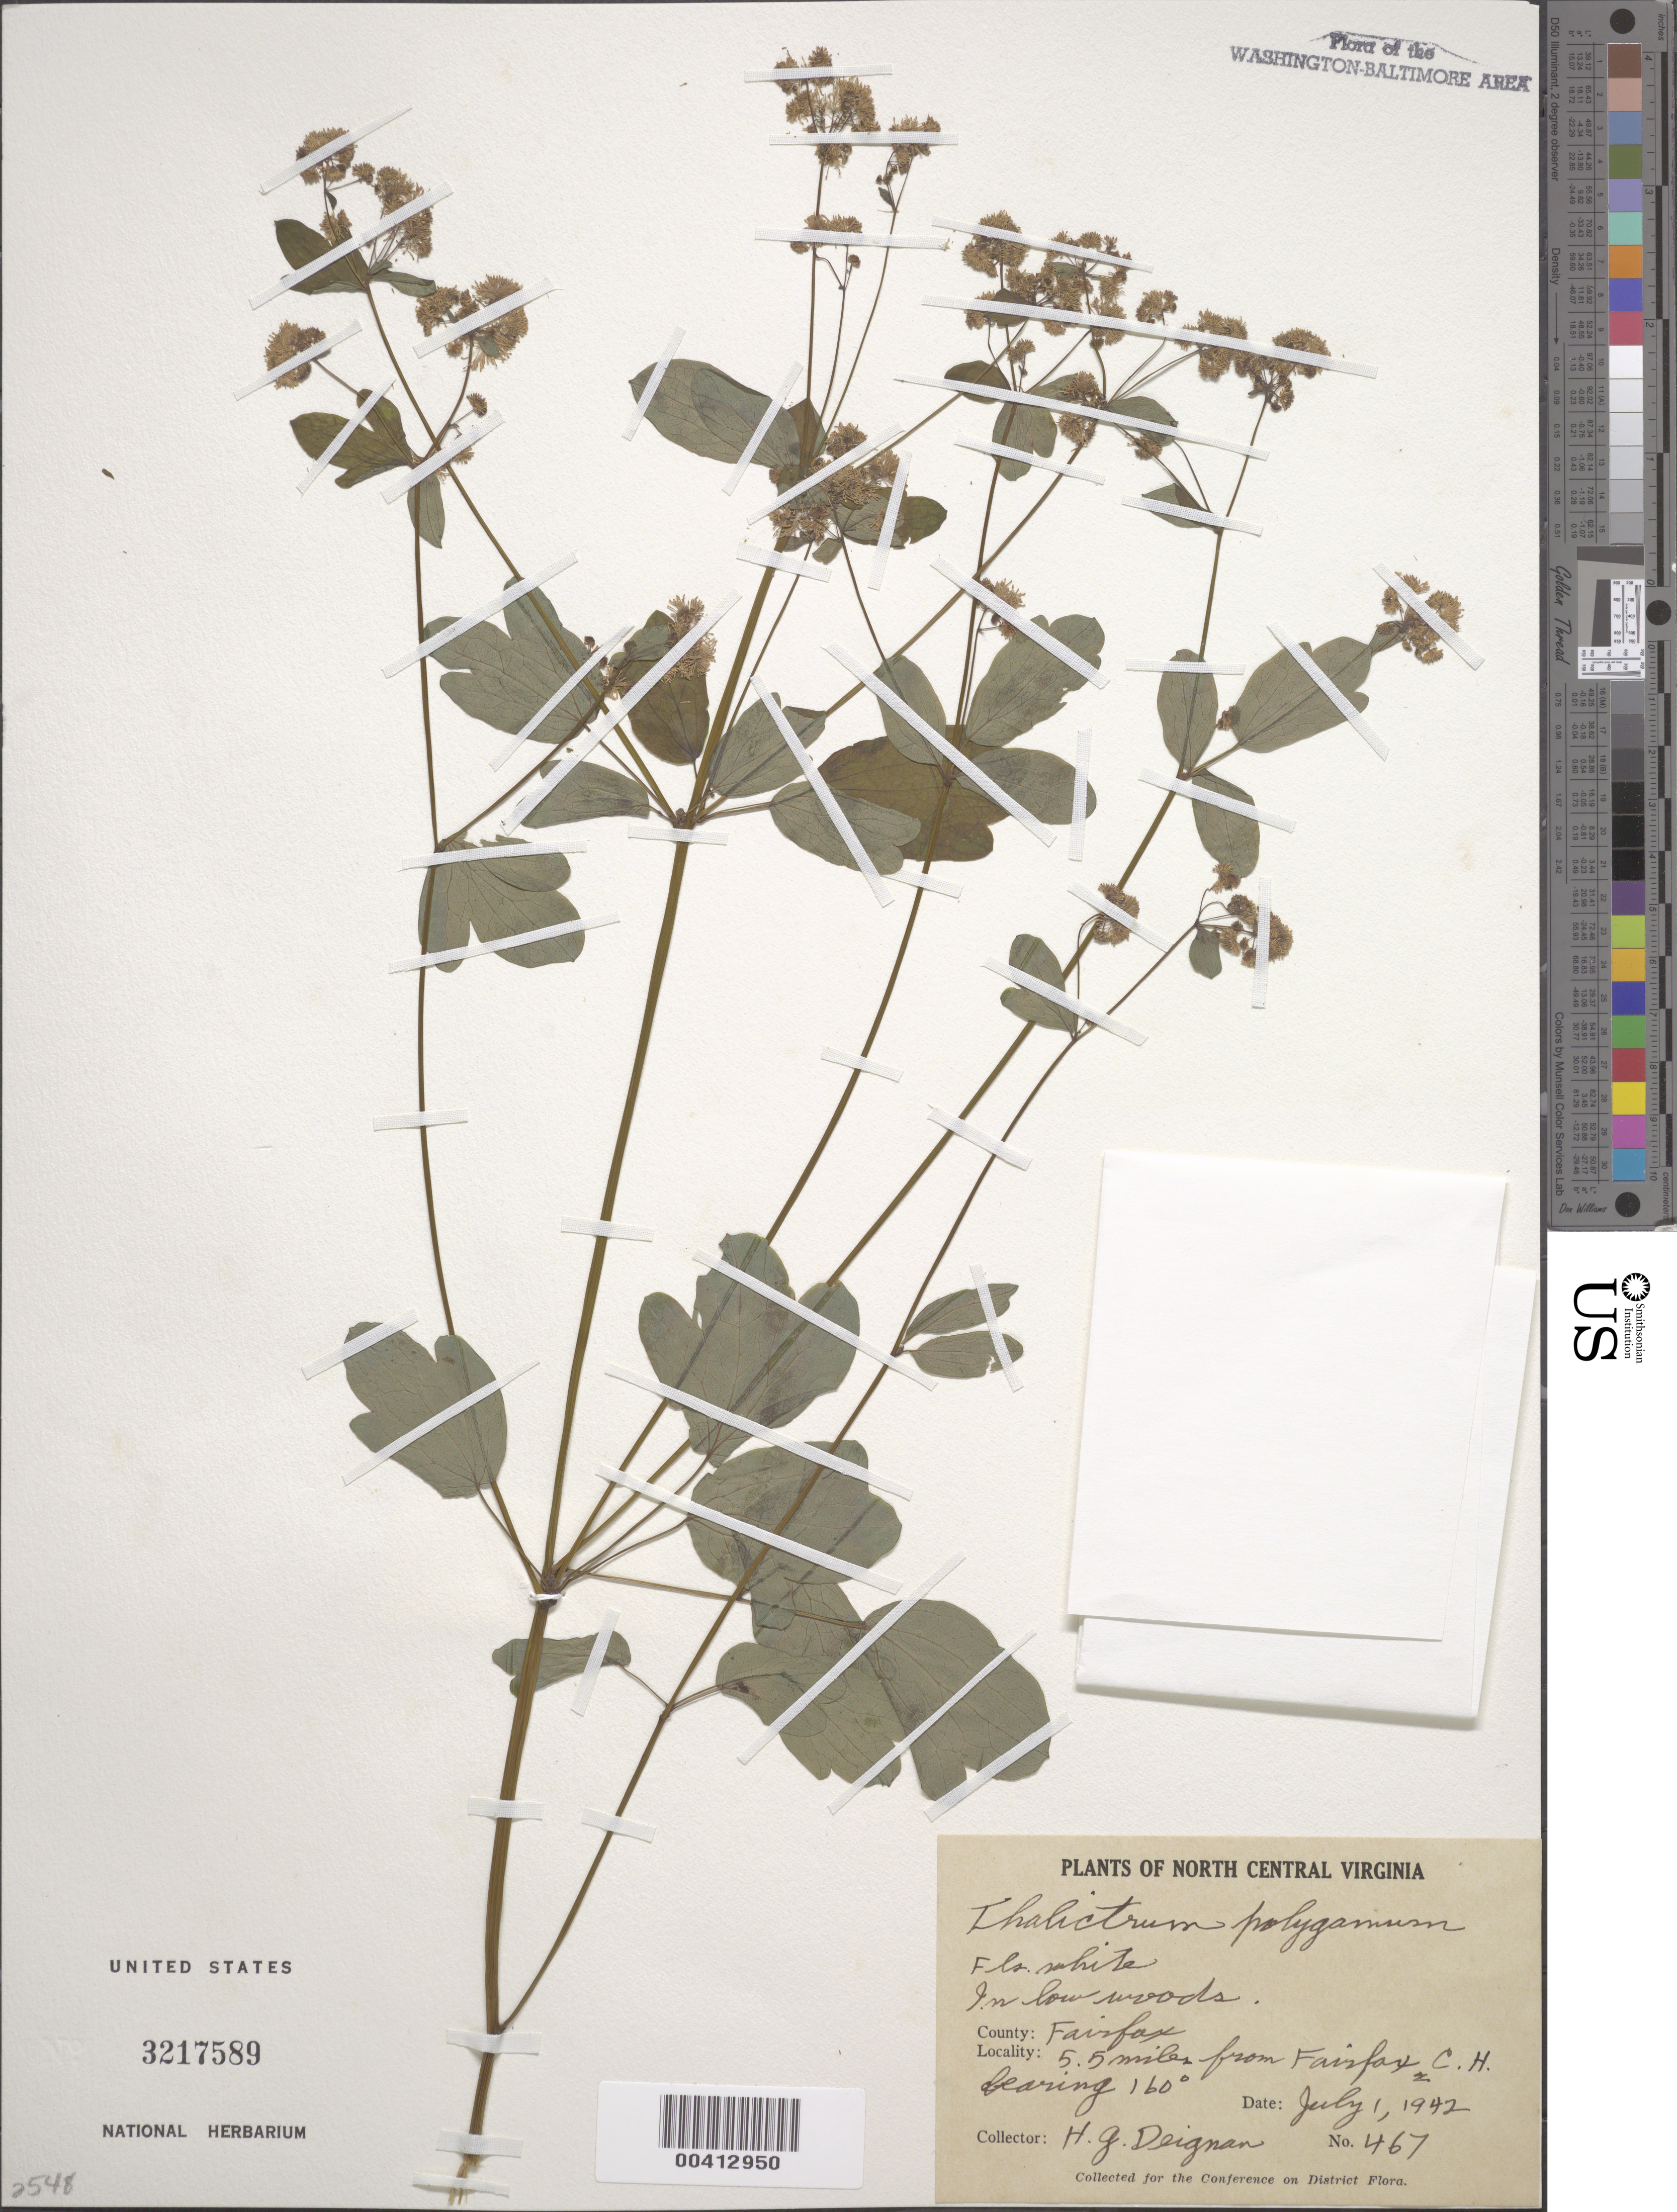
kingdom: Plantae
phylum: Tracheophyta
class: Magnoliopsida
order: Ranunculales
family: Ranunculaceae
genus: Thalictrum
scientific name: Thalictrum pubescens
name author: Pursh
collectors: H. Deignan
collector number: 467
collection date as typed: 01 Jul 1942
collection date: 1942-07-01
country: United States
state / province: Virginia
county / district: Fairfax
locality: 5.5 Mi from Fairfax County Courthouse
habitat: In lowwoods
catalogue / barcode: US 3217589